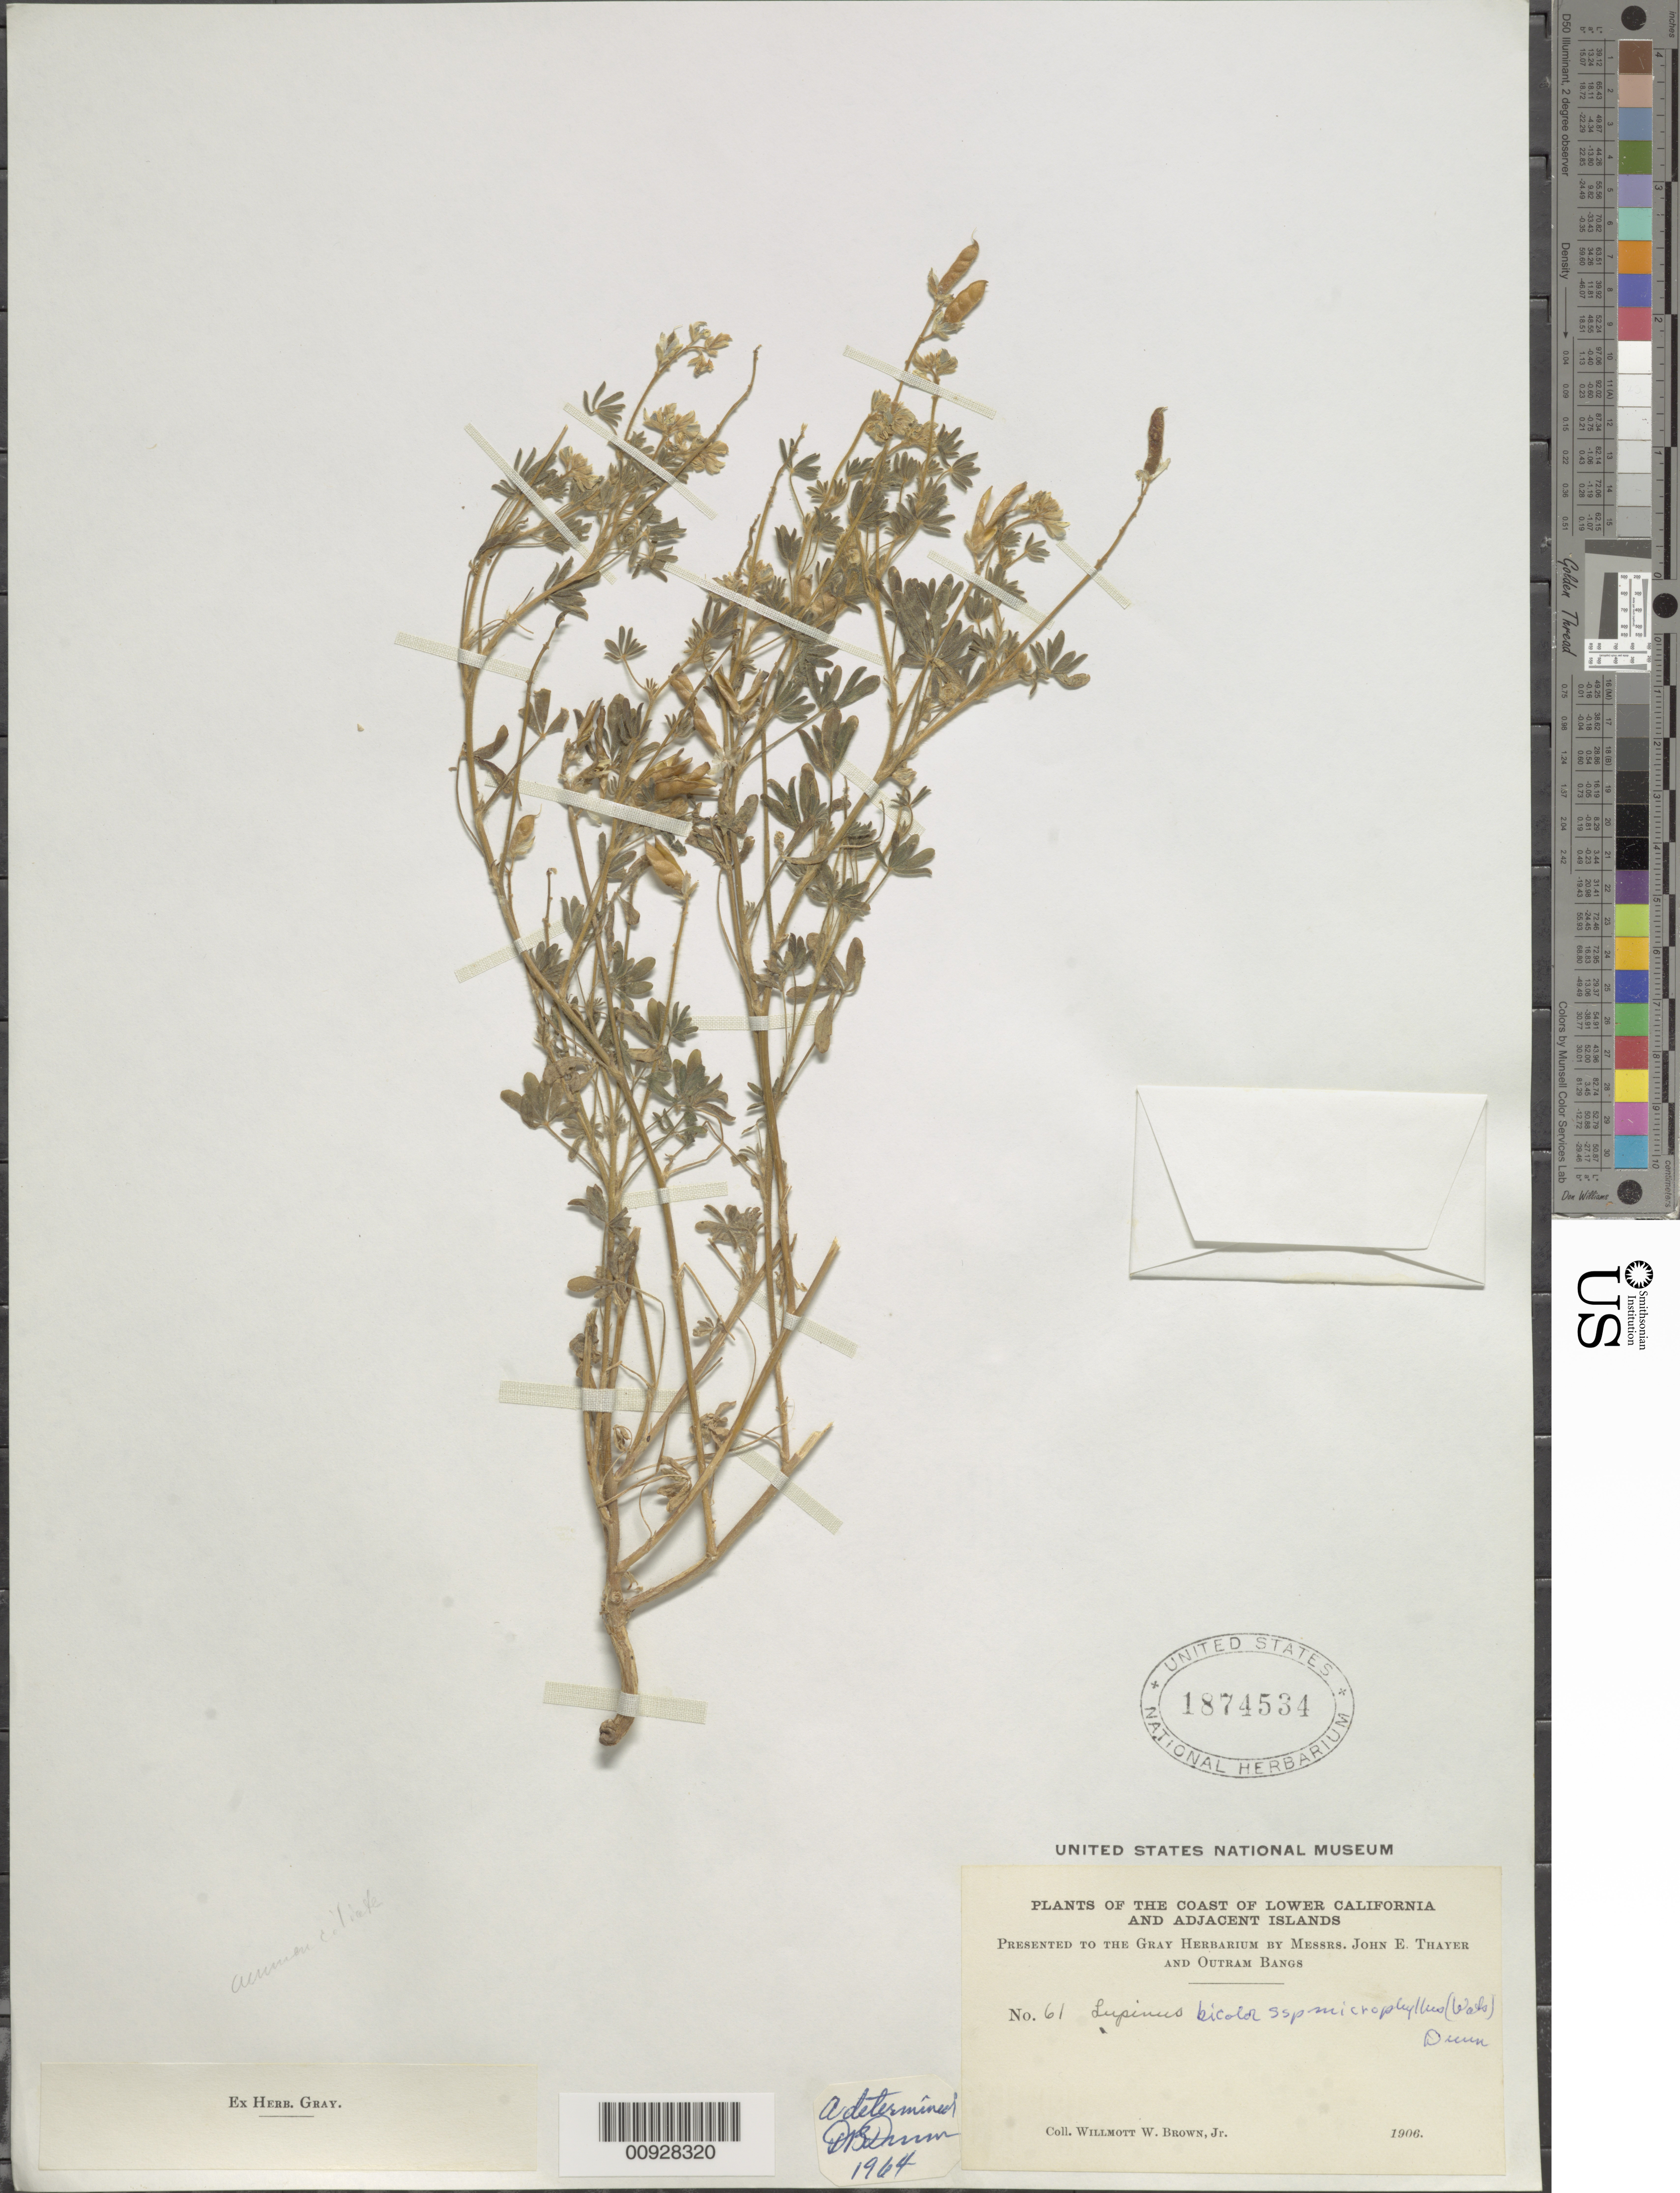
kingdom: Plantae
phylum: Tracheophyta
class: Magnoliopsida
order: Fabales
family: Fabaceae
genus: Lupinus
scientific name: Lupinus bicolor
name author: Lindl.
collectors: W. W. Brown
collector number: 61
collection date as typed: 1906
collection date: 1906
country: Mexico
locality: Coast of Lower California and adjacent islands.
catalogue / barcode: US 1874534